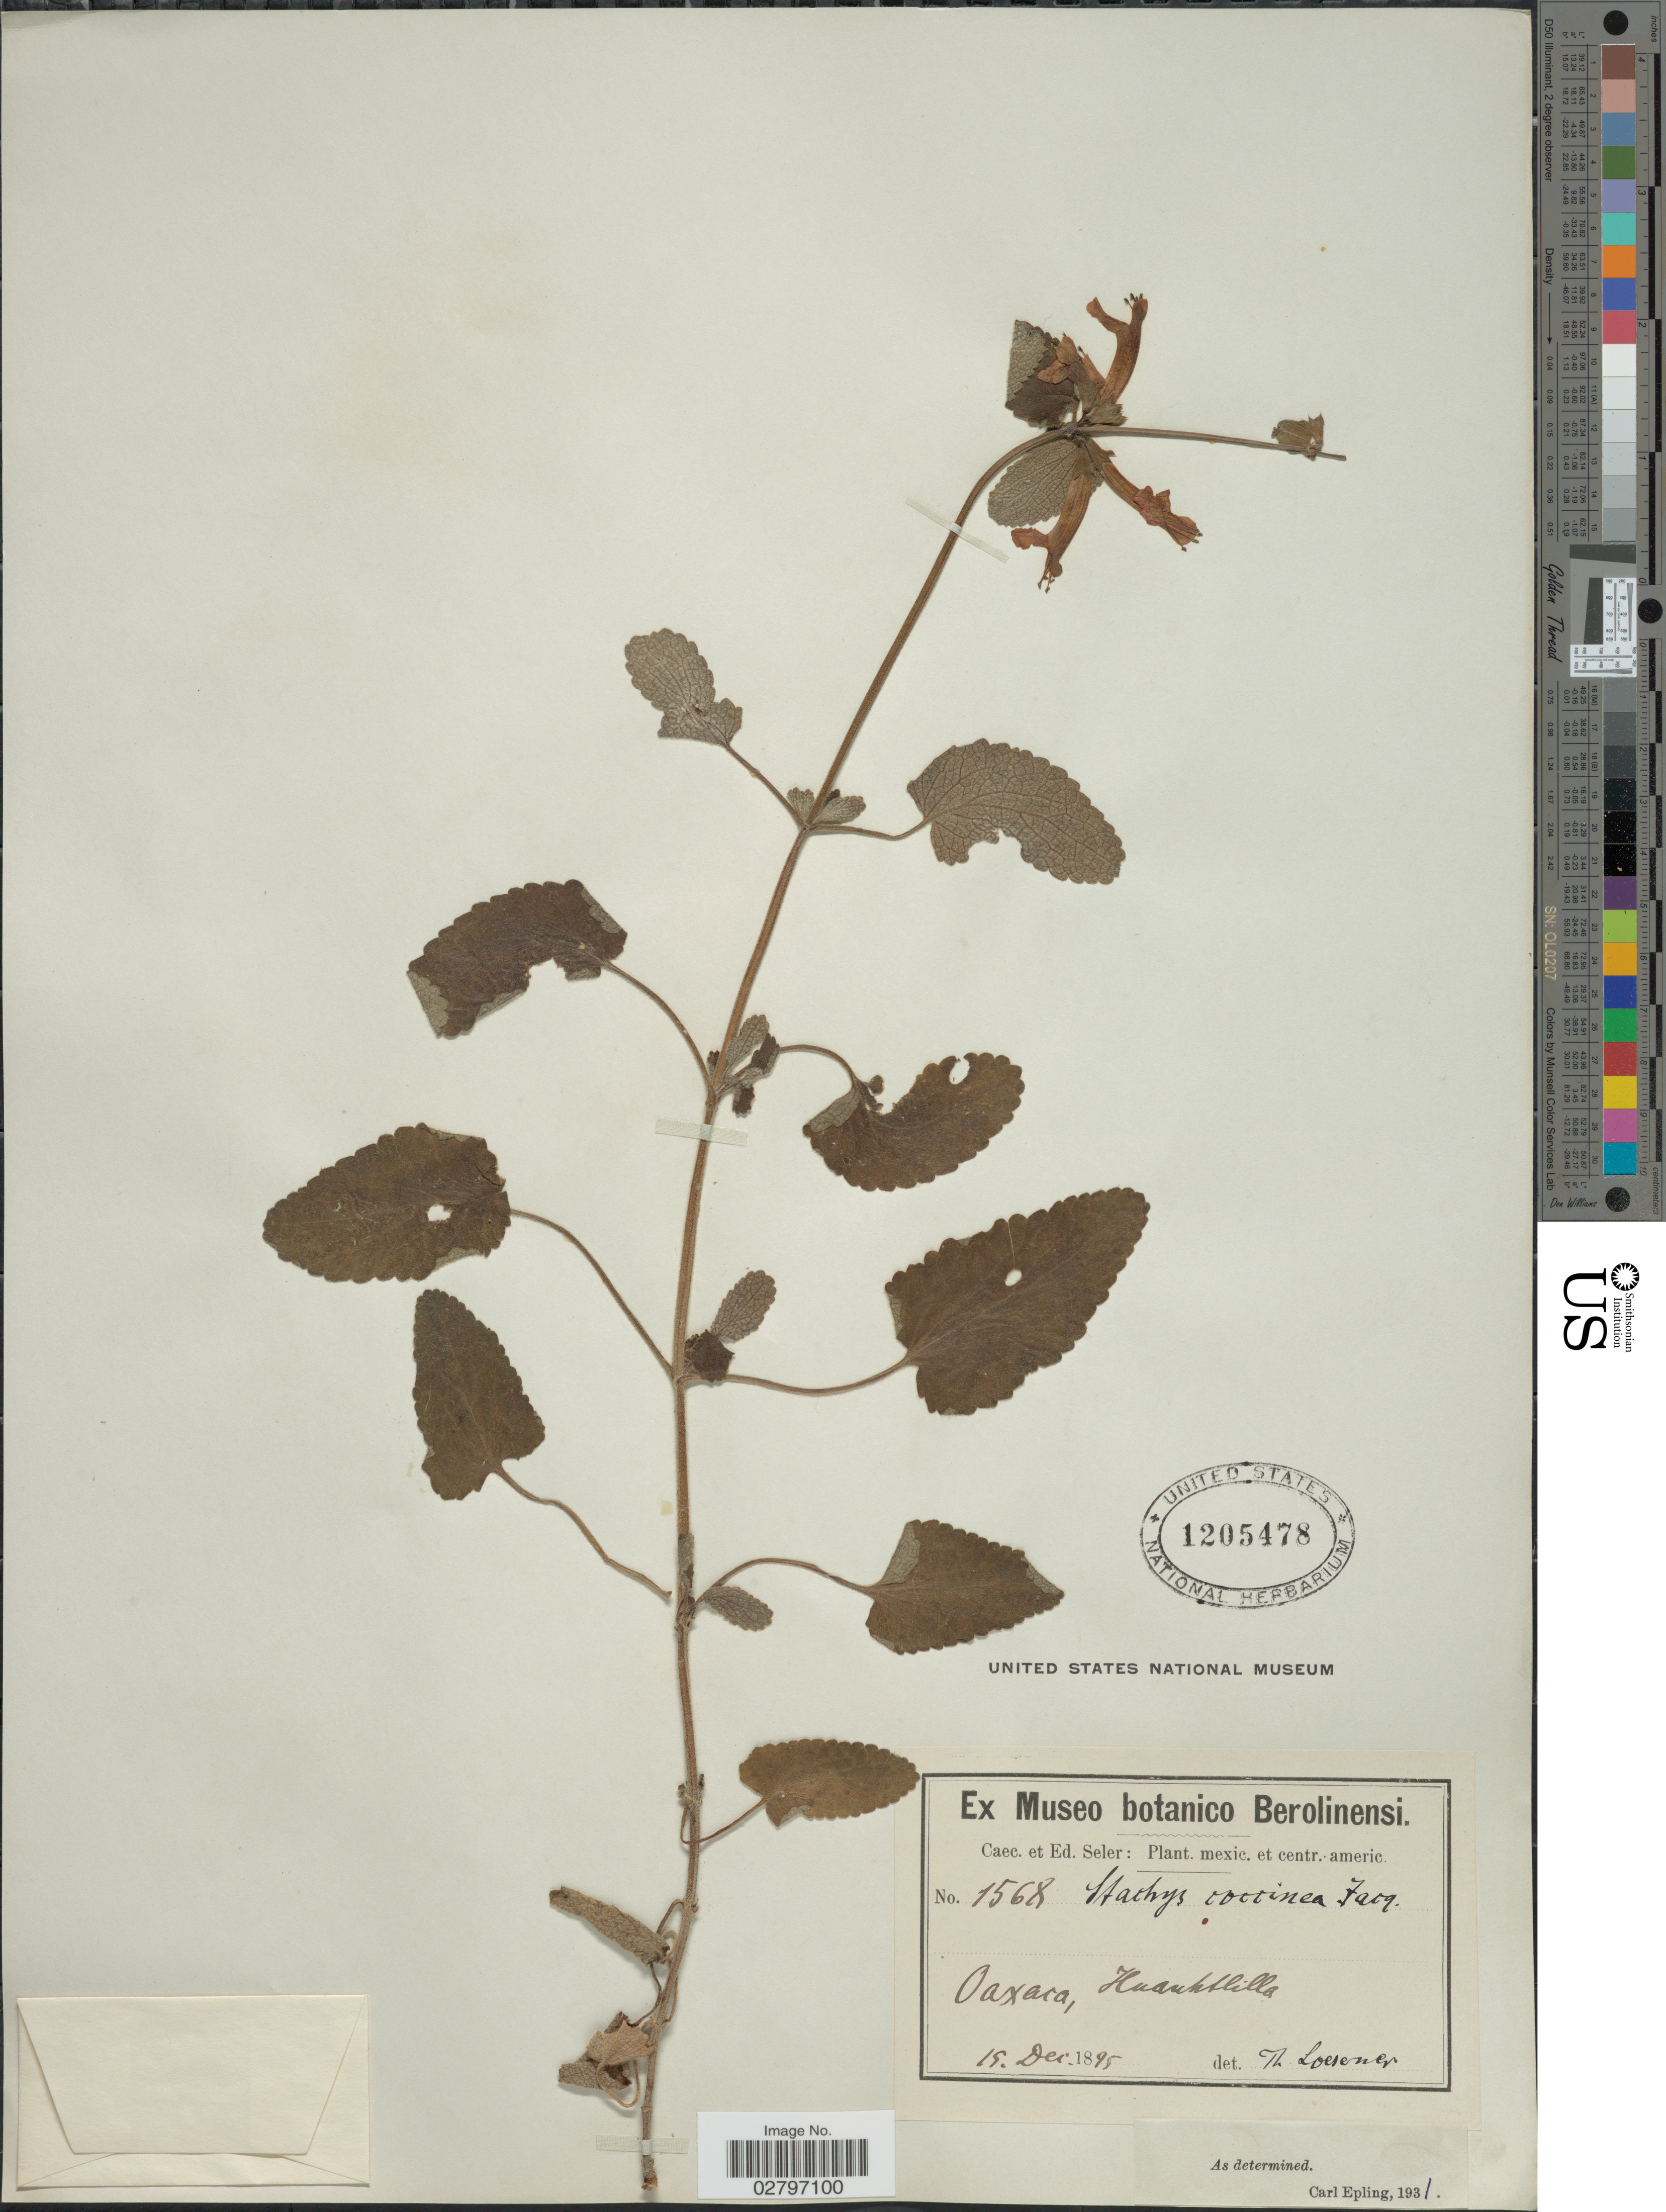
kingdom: Plantae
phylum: Tracheophyta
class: Magnoliopsida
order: Lamiales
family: Lamiaceae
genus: Stachys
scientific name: Stachys coccinea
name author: Ortega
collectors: C. Seler & E. G. Seler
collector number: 1568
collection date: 1895-12-19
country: Mexico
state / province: Oaxaca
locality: Huanhtlilla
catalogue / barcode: US 1205478